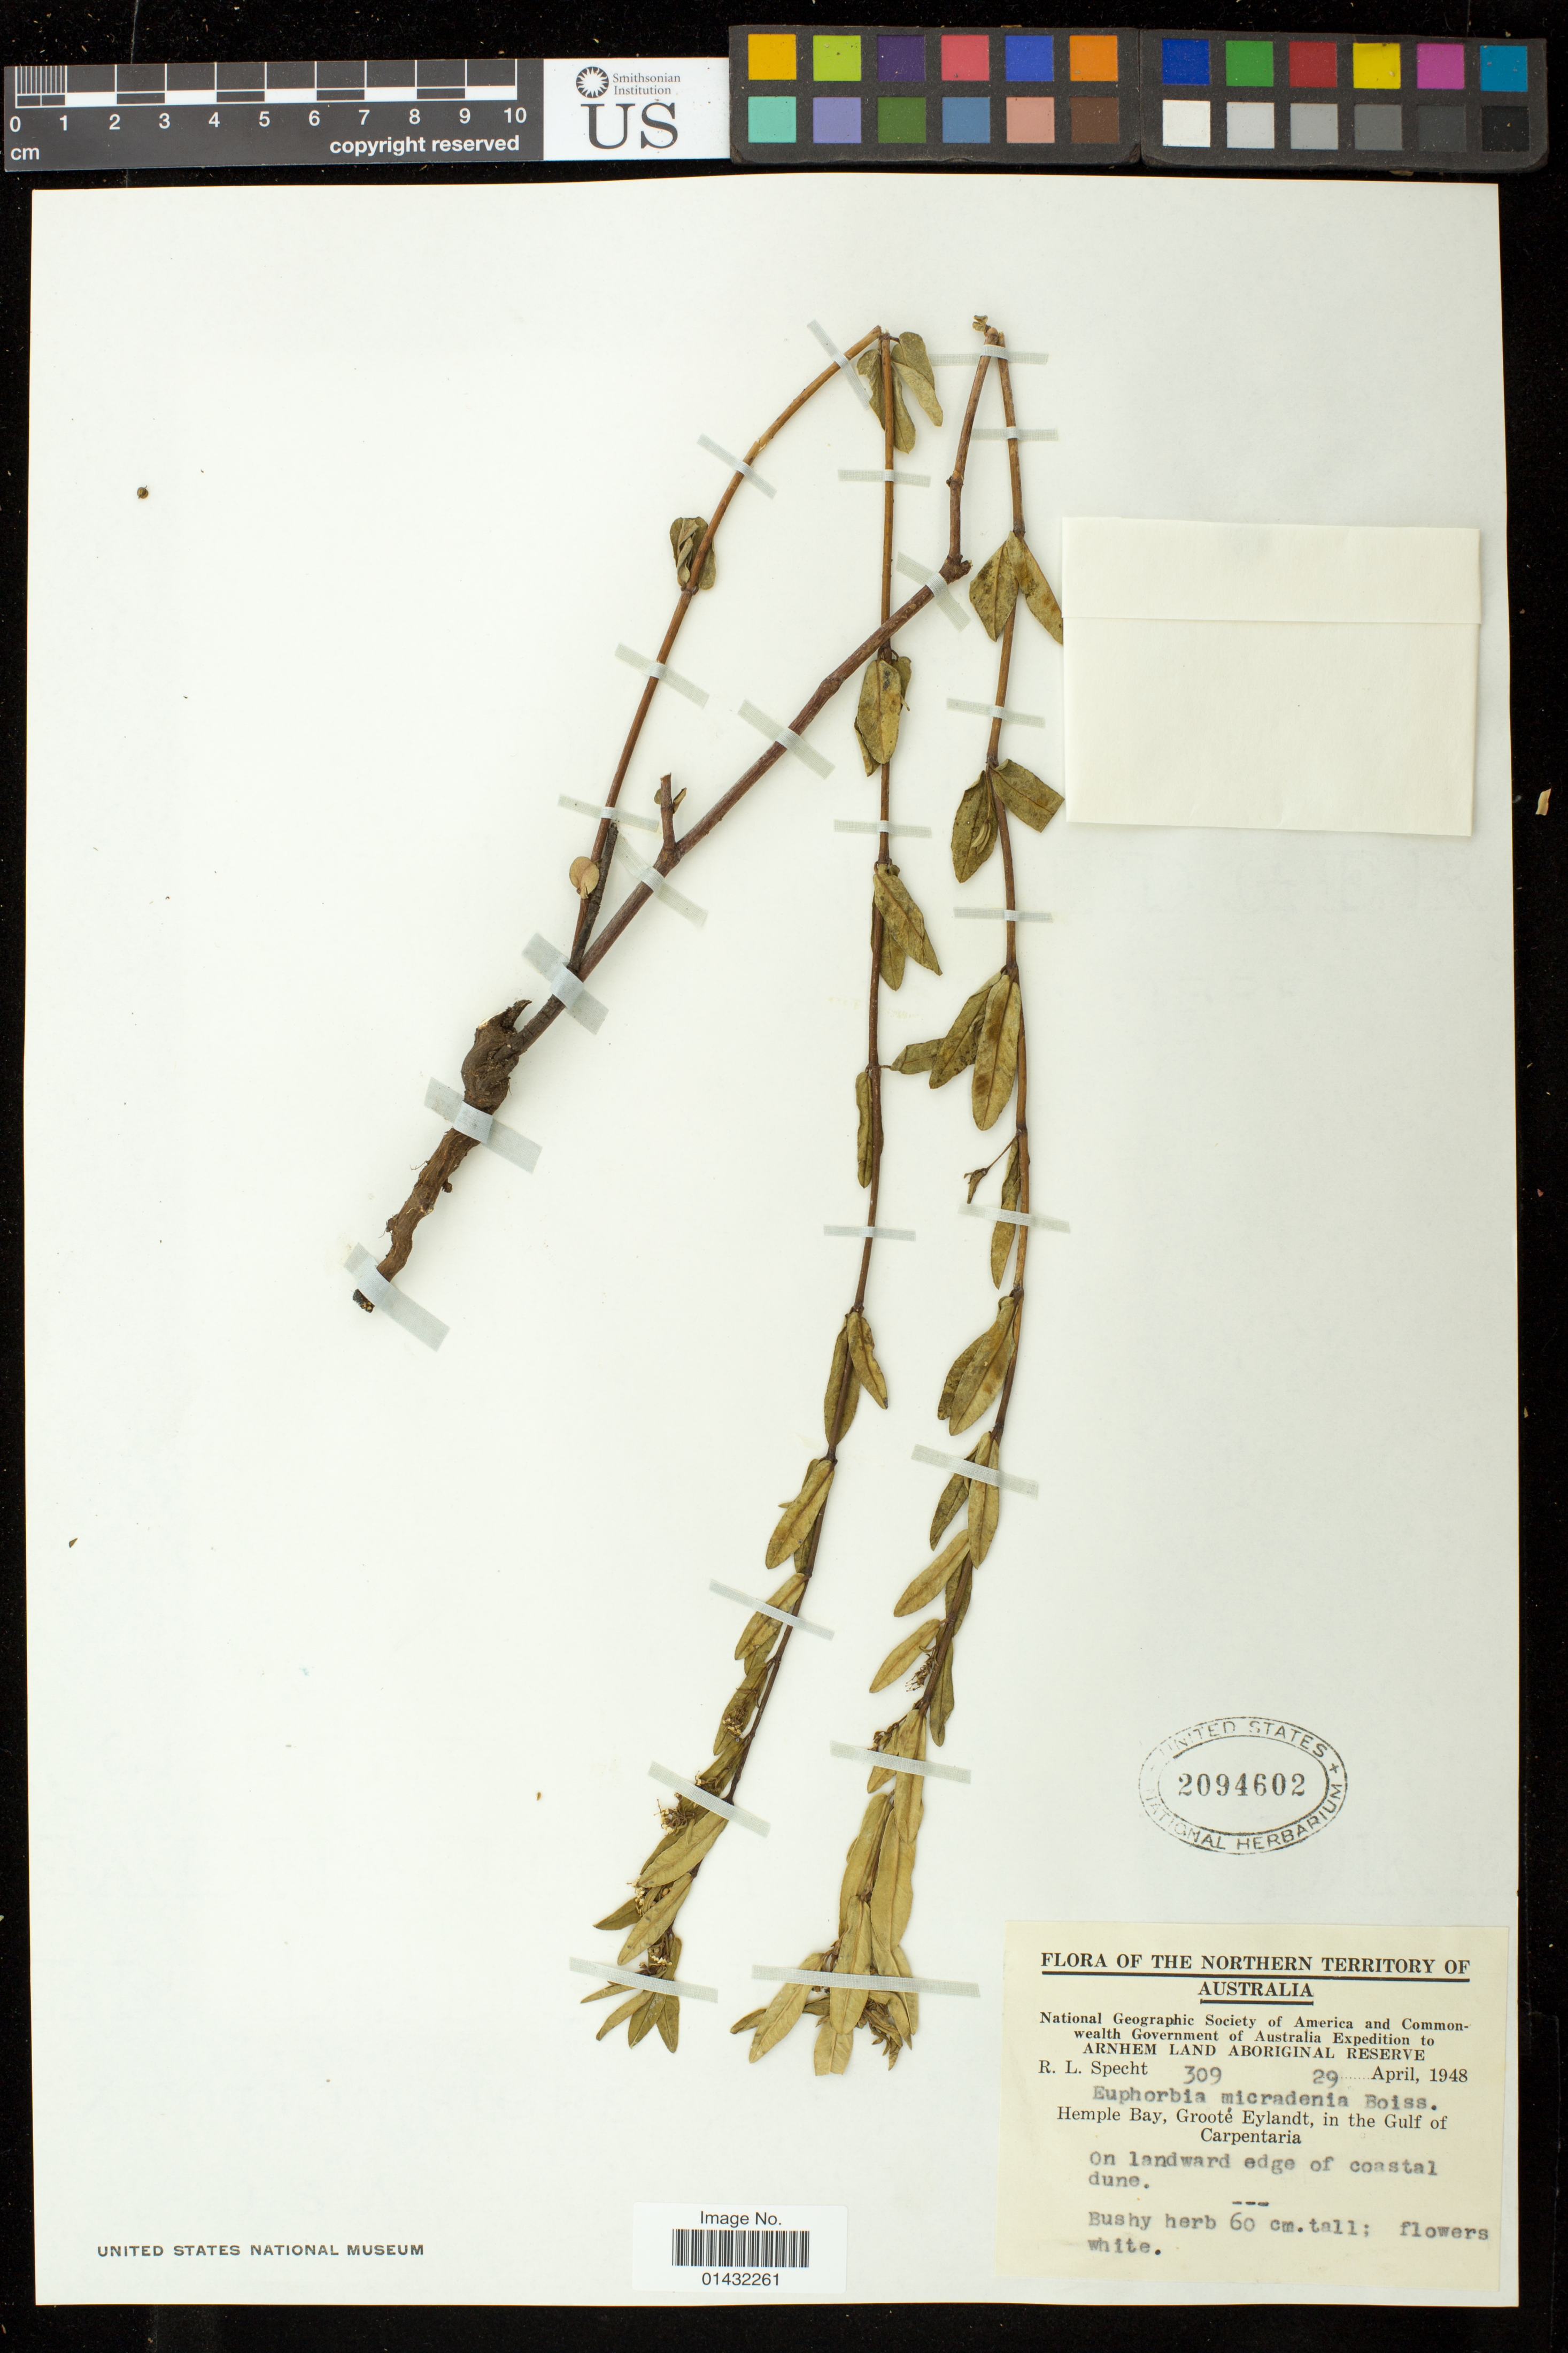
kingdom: Plantae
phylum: Tracheophyta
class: Magnoliopsida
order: Malpighiales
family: Euphorbiaceae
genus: Euphorbia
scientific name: Euphorbia bifida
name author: Hook. & Arn.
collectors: R. L. Specht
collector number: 309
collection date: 1948-04-29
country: Australia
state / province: Northern Territory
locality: Arnhem Land Aboriginal Reserve; Hemple Bay, Groote Eylandt, in the Gulf of Carpentaria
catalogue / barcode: US 2094602